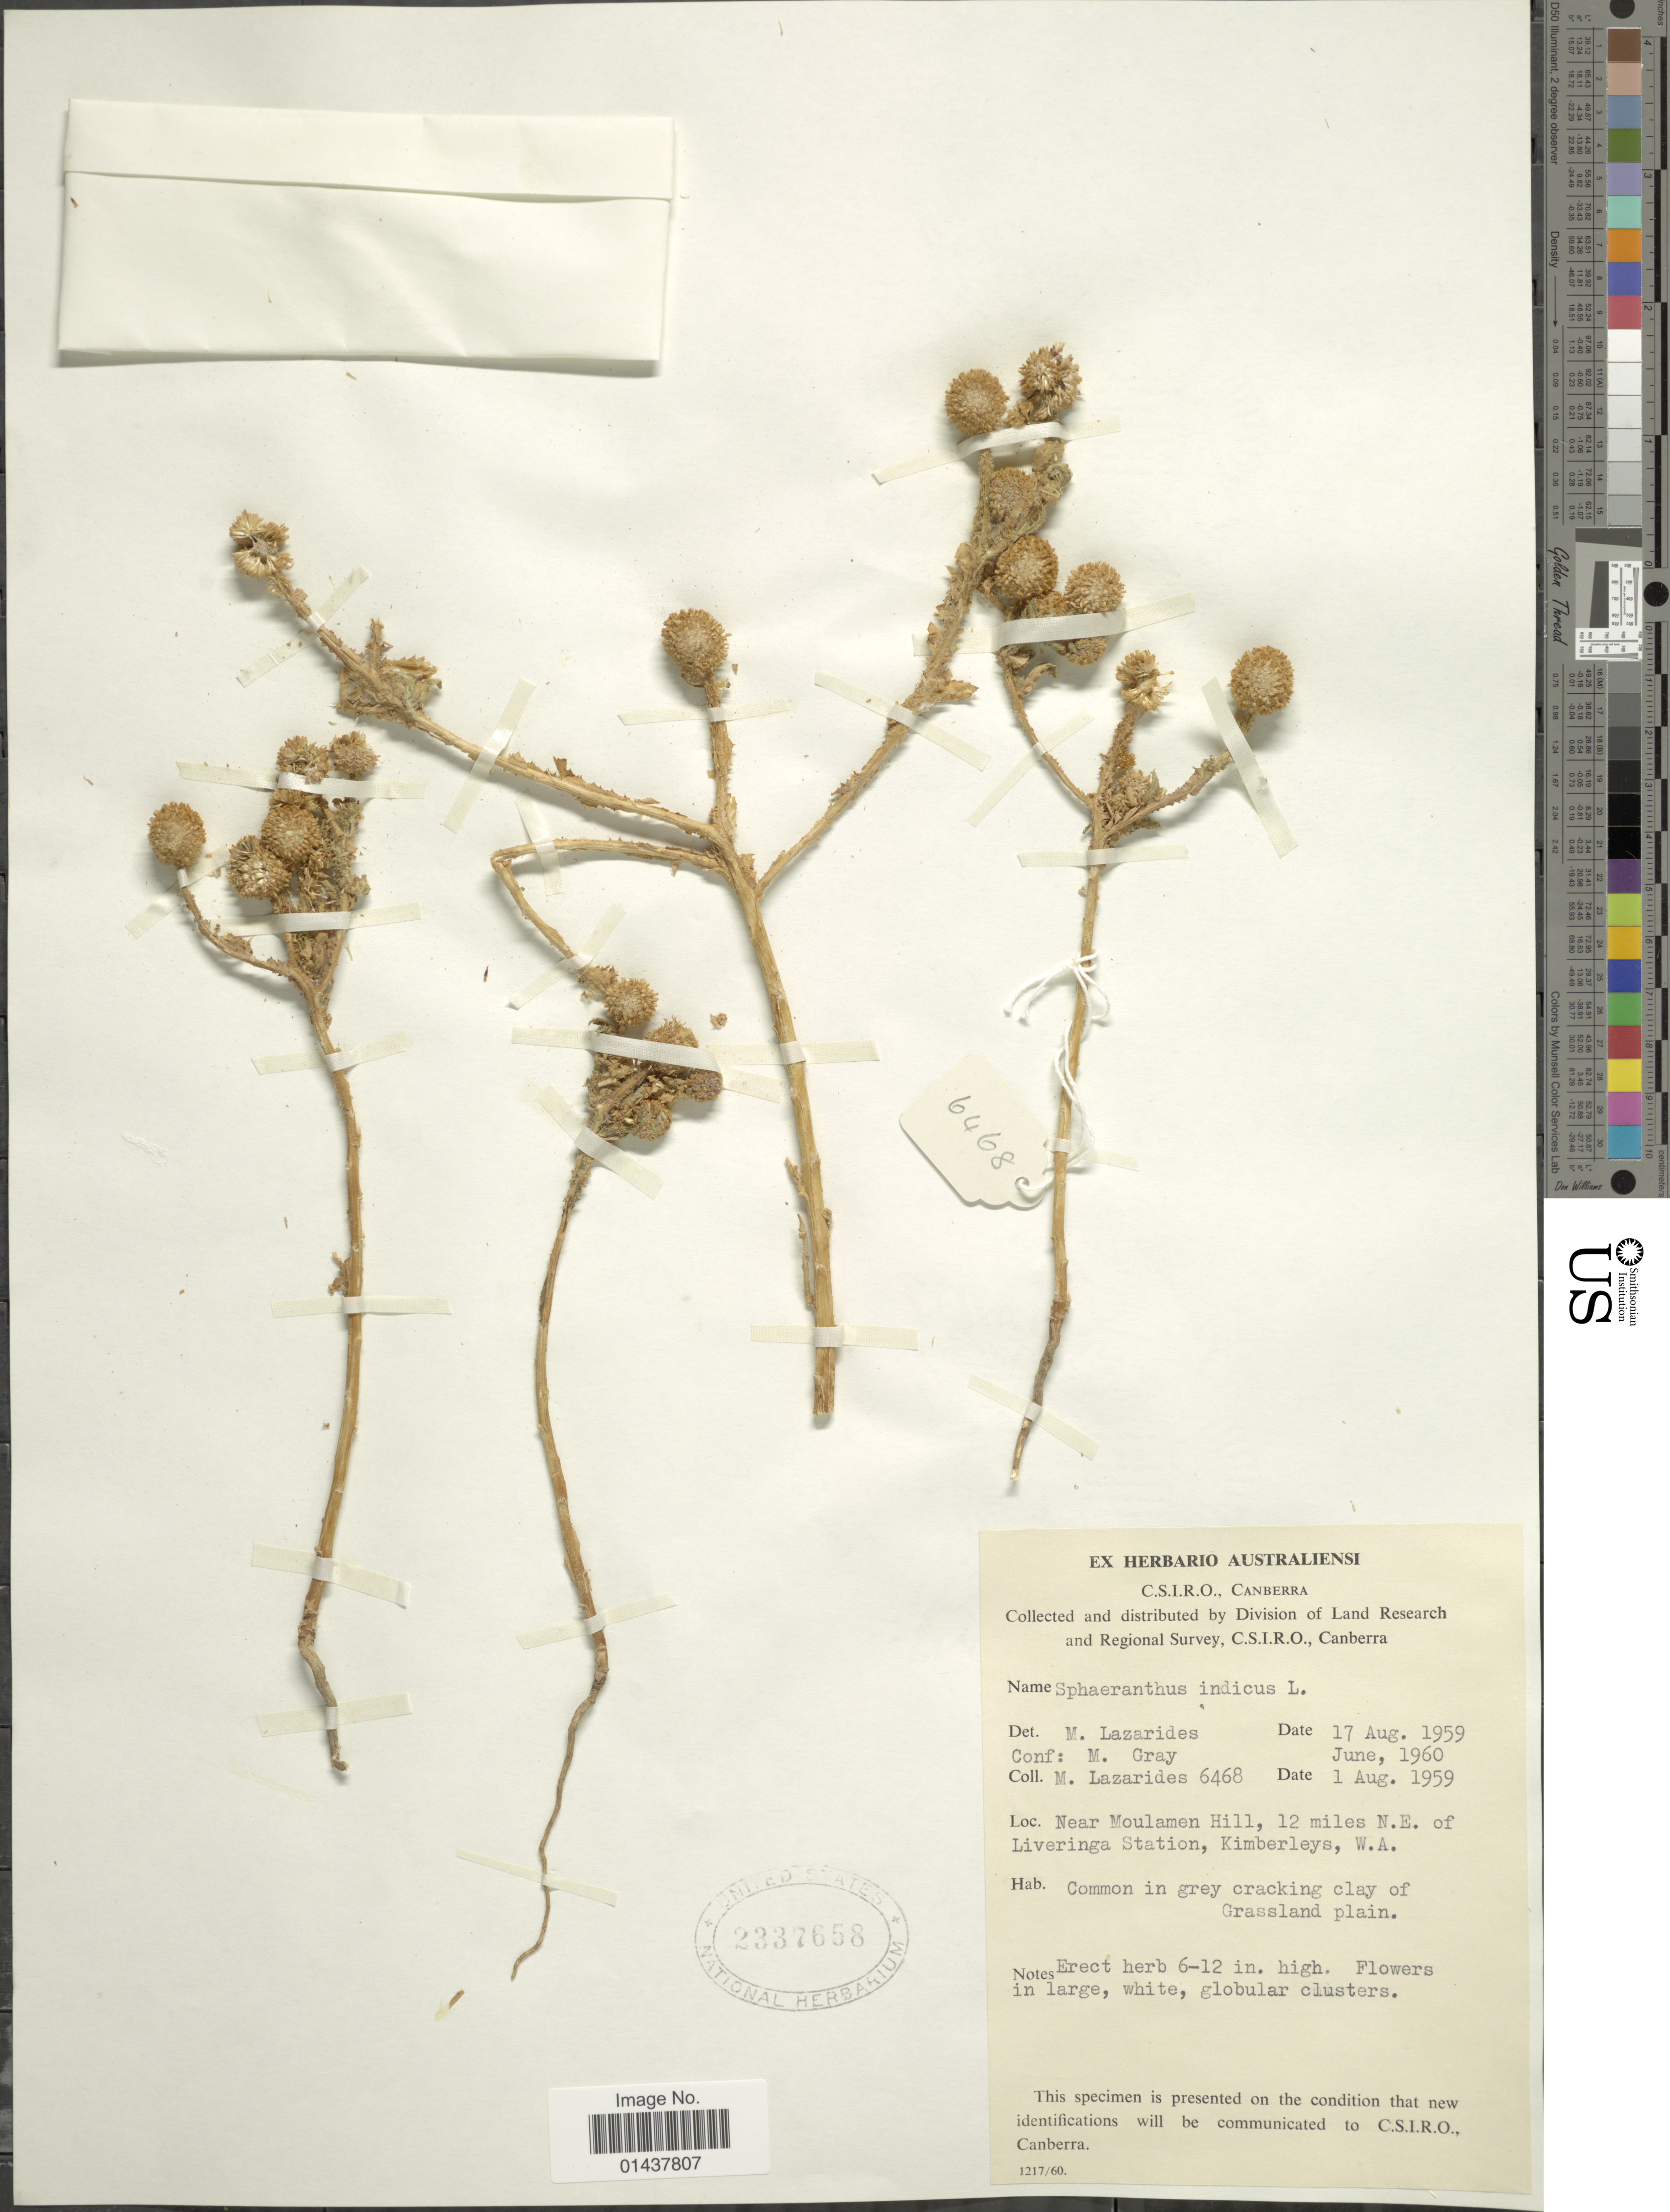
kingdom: Plantae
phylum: Tracheophyta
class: Magnoliopsida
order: Asterales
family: Asteraceae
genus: Sphaeranthus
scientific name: Sphaeranthus indicus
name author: L.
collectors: M. Lazarides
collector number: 6468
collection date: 1959-08-01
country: Australia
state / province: Western Australia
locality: Near Moulamen Hill, 12 miles N.E. of Liveringa Station, Kimberleys, W.A.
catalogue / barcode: US 2337658